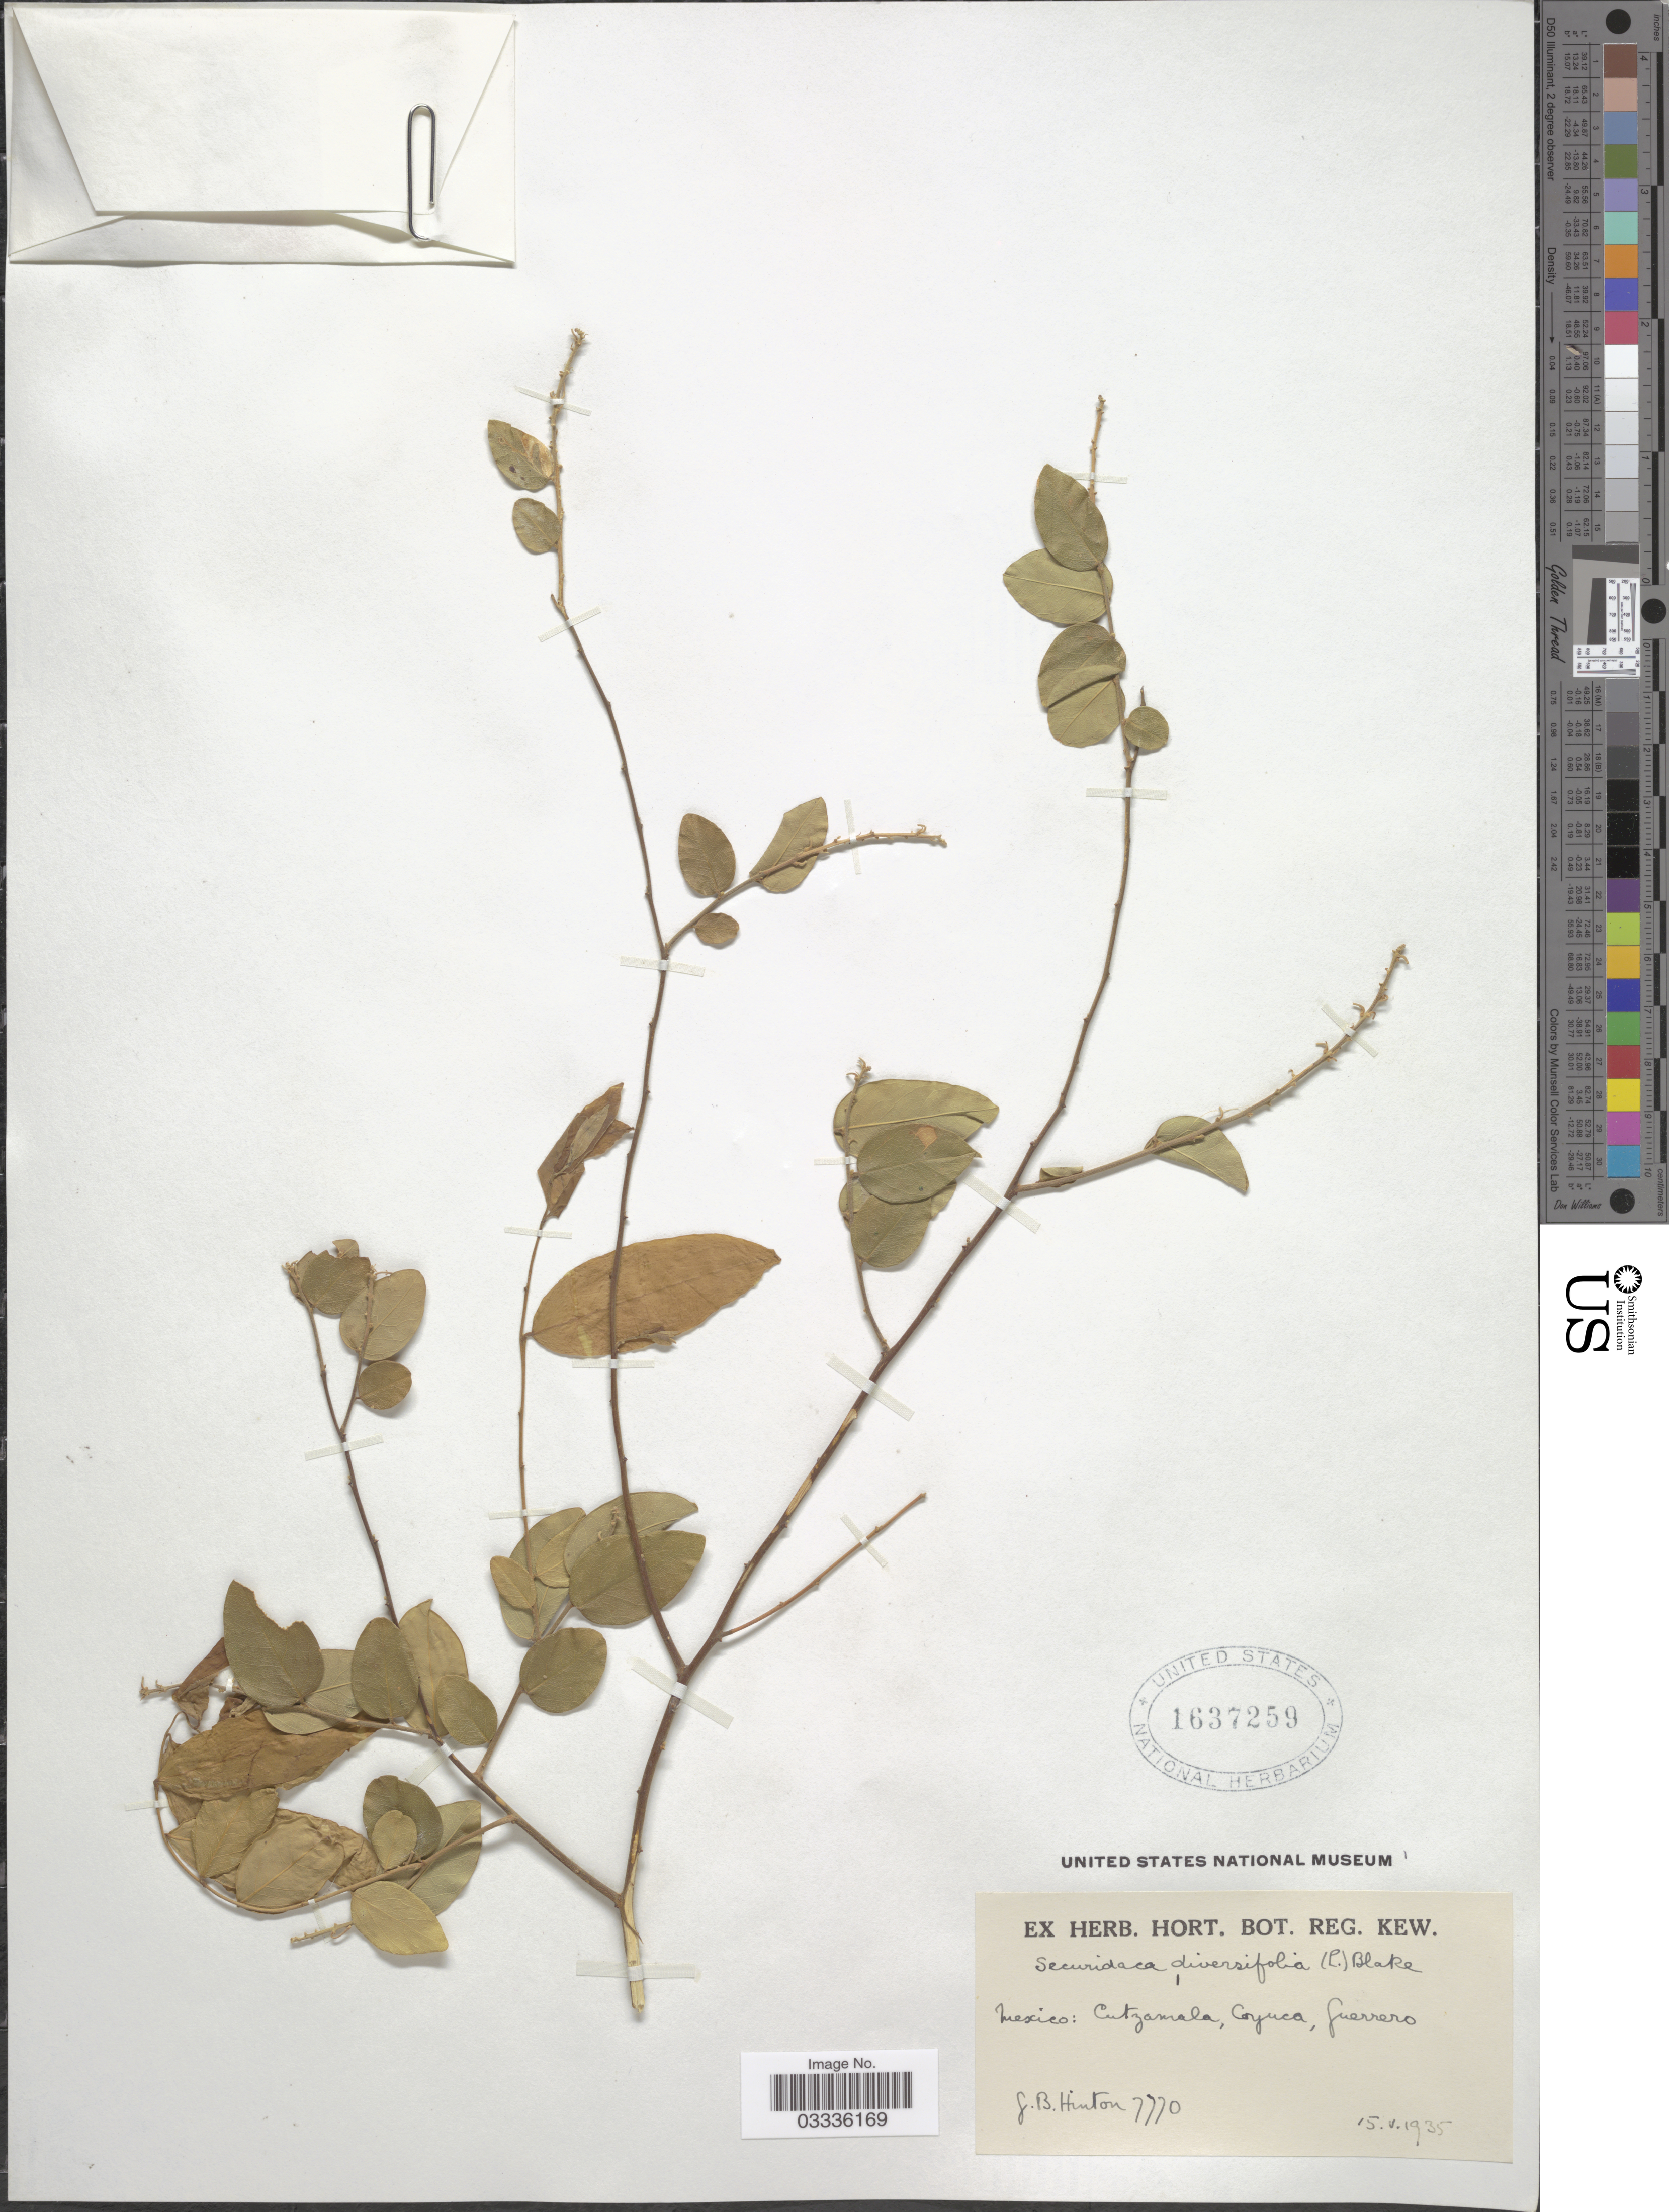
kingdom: Plantae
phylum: Tracheophyta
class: Magnoliopsida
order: Fabales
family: Polygalaceae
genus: Securidaca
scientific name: Securidaca diversifolia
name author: (L.) S.F. Blake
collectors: G. B. Hinton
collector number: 7770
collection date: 1935-05-15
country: Mexico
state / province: Guerrero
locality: Cutzamala, Coyuca.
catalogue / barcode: US 1637259